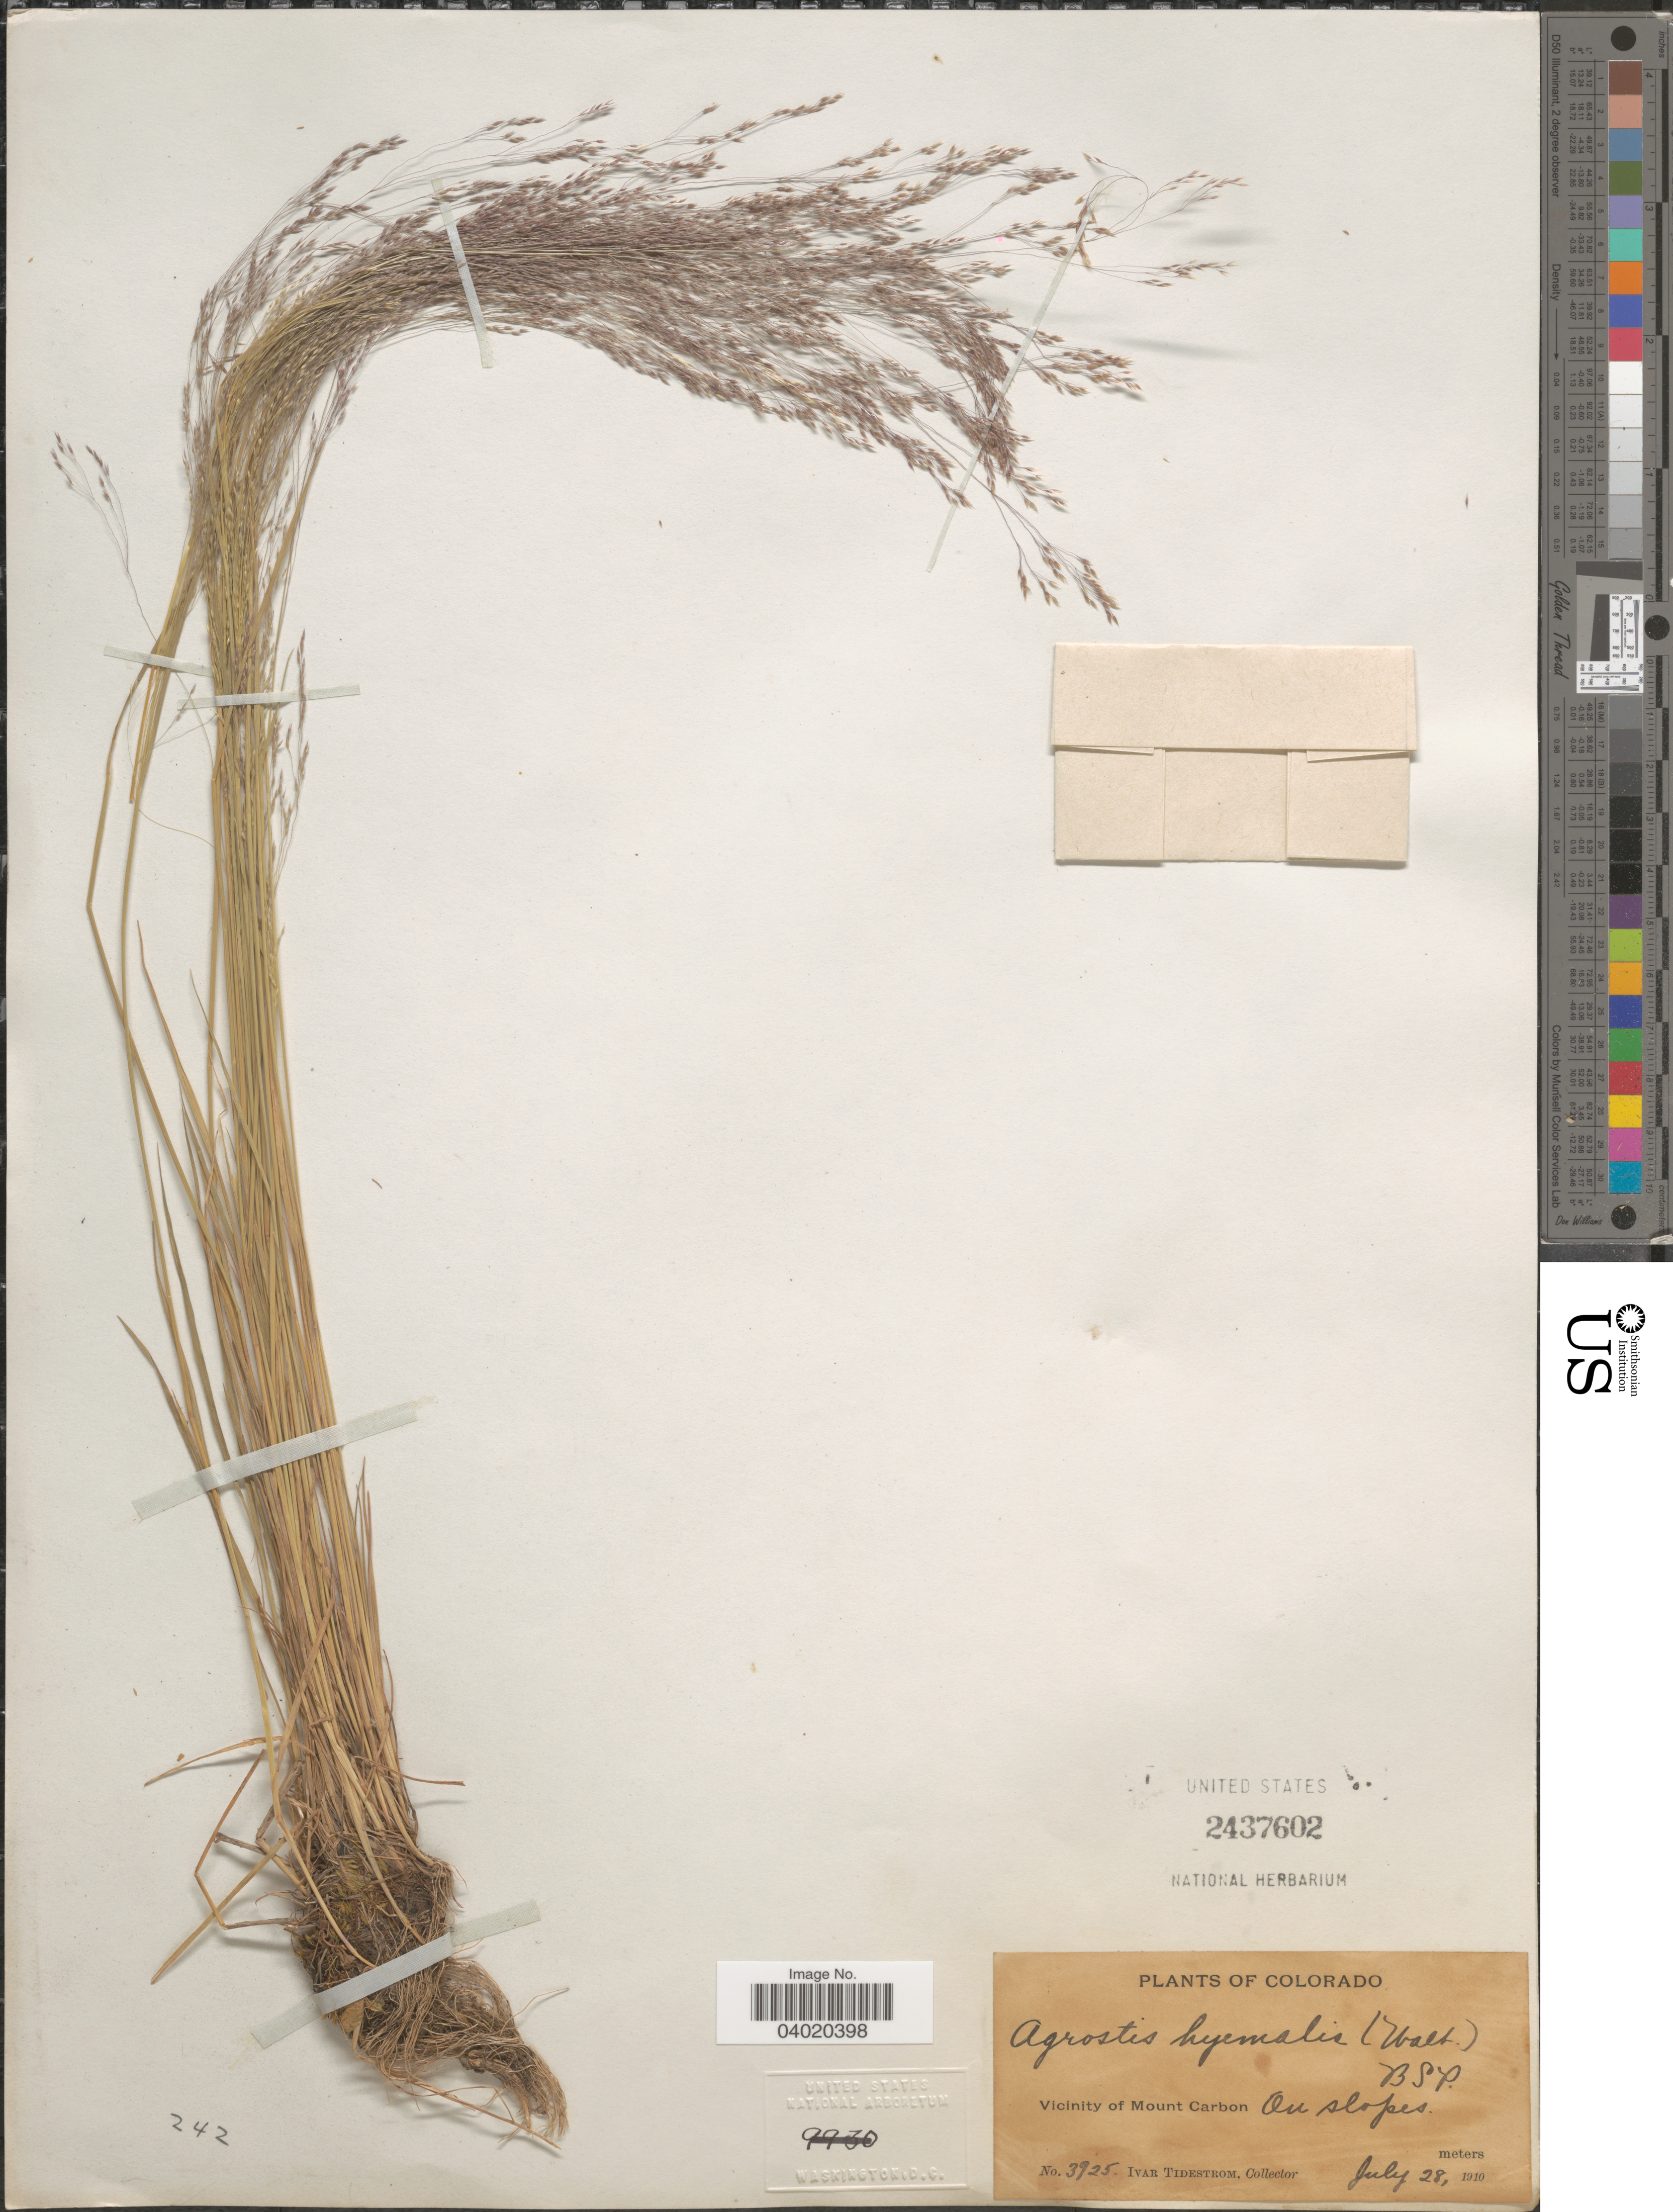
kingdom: Plantae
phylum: Tracheophyta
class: Liliopsida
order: Poales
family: Poaceae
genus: Agrostis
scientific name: Agrostis hyemalis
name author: (Walter) Britton et al.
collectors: I. F. Tidestrom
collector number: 3925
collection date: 1910-07-28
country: United States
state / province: Colorado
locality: Vicinity of Mount Carbon. On slopes.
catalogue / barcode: US 2437602